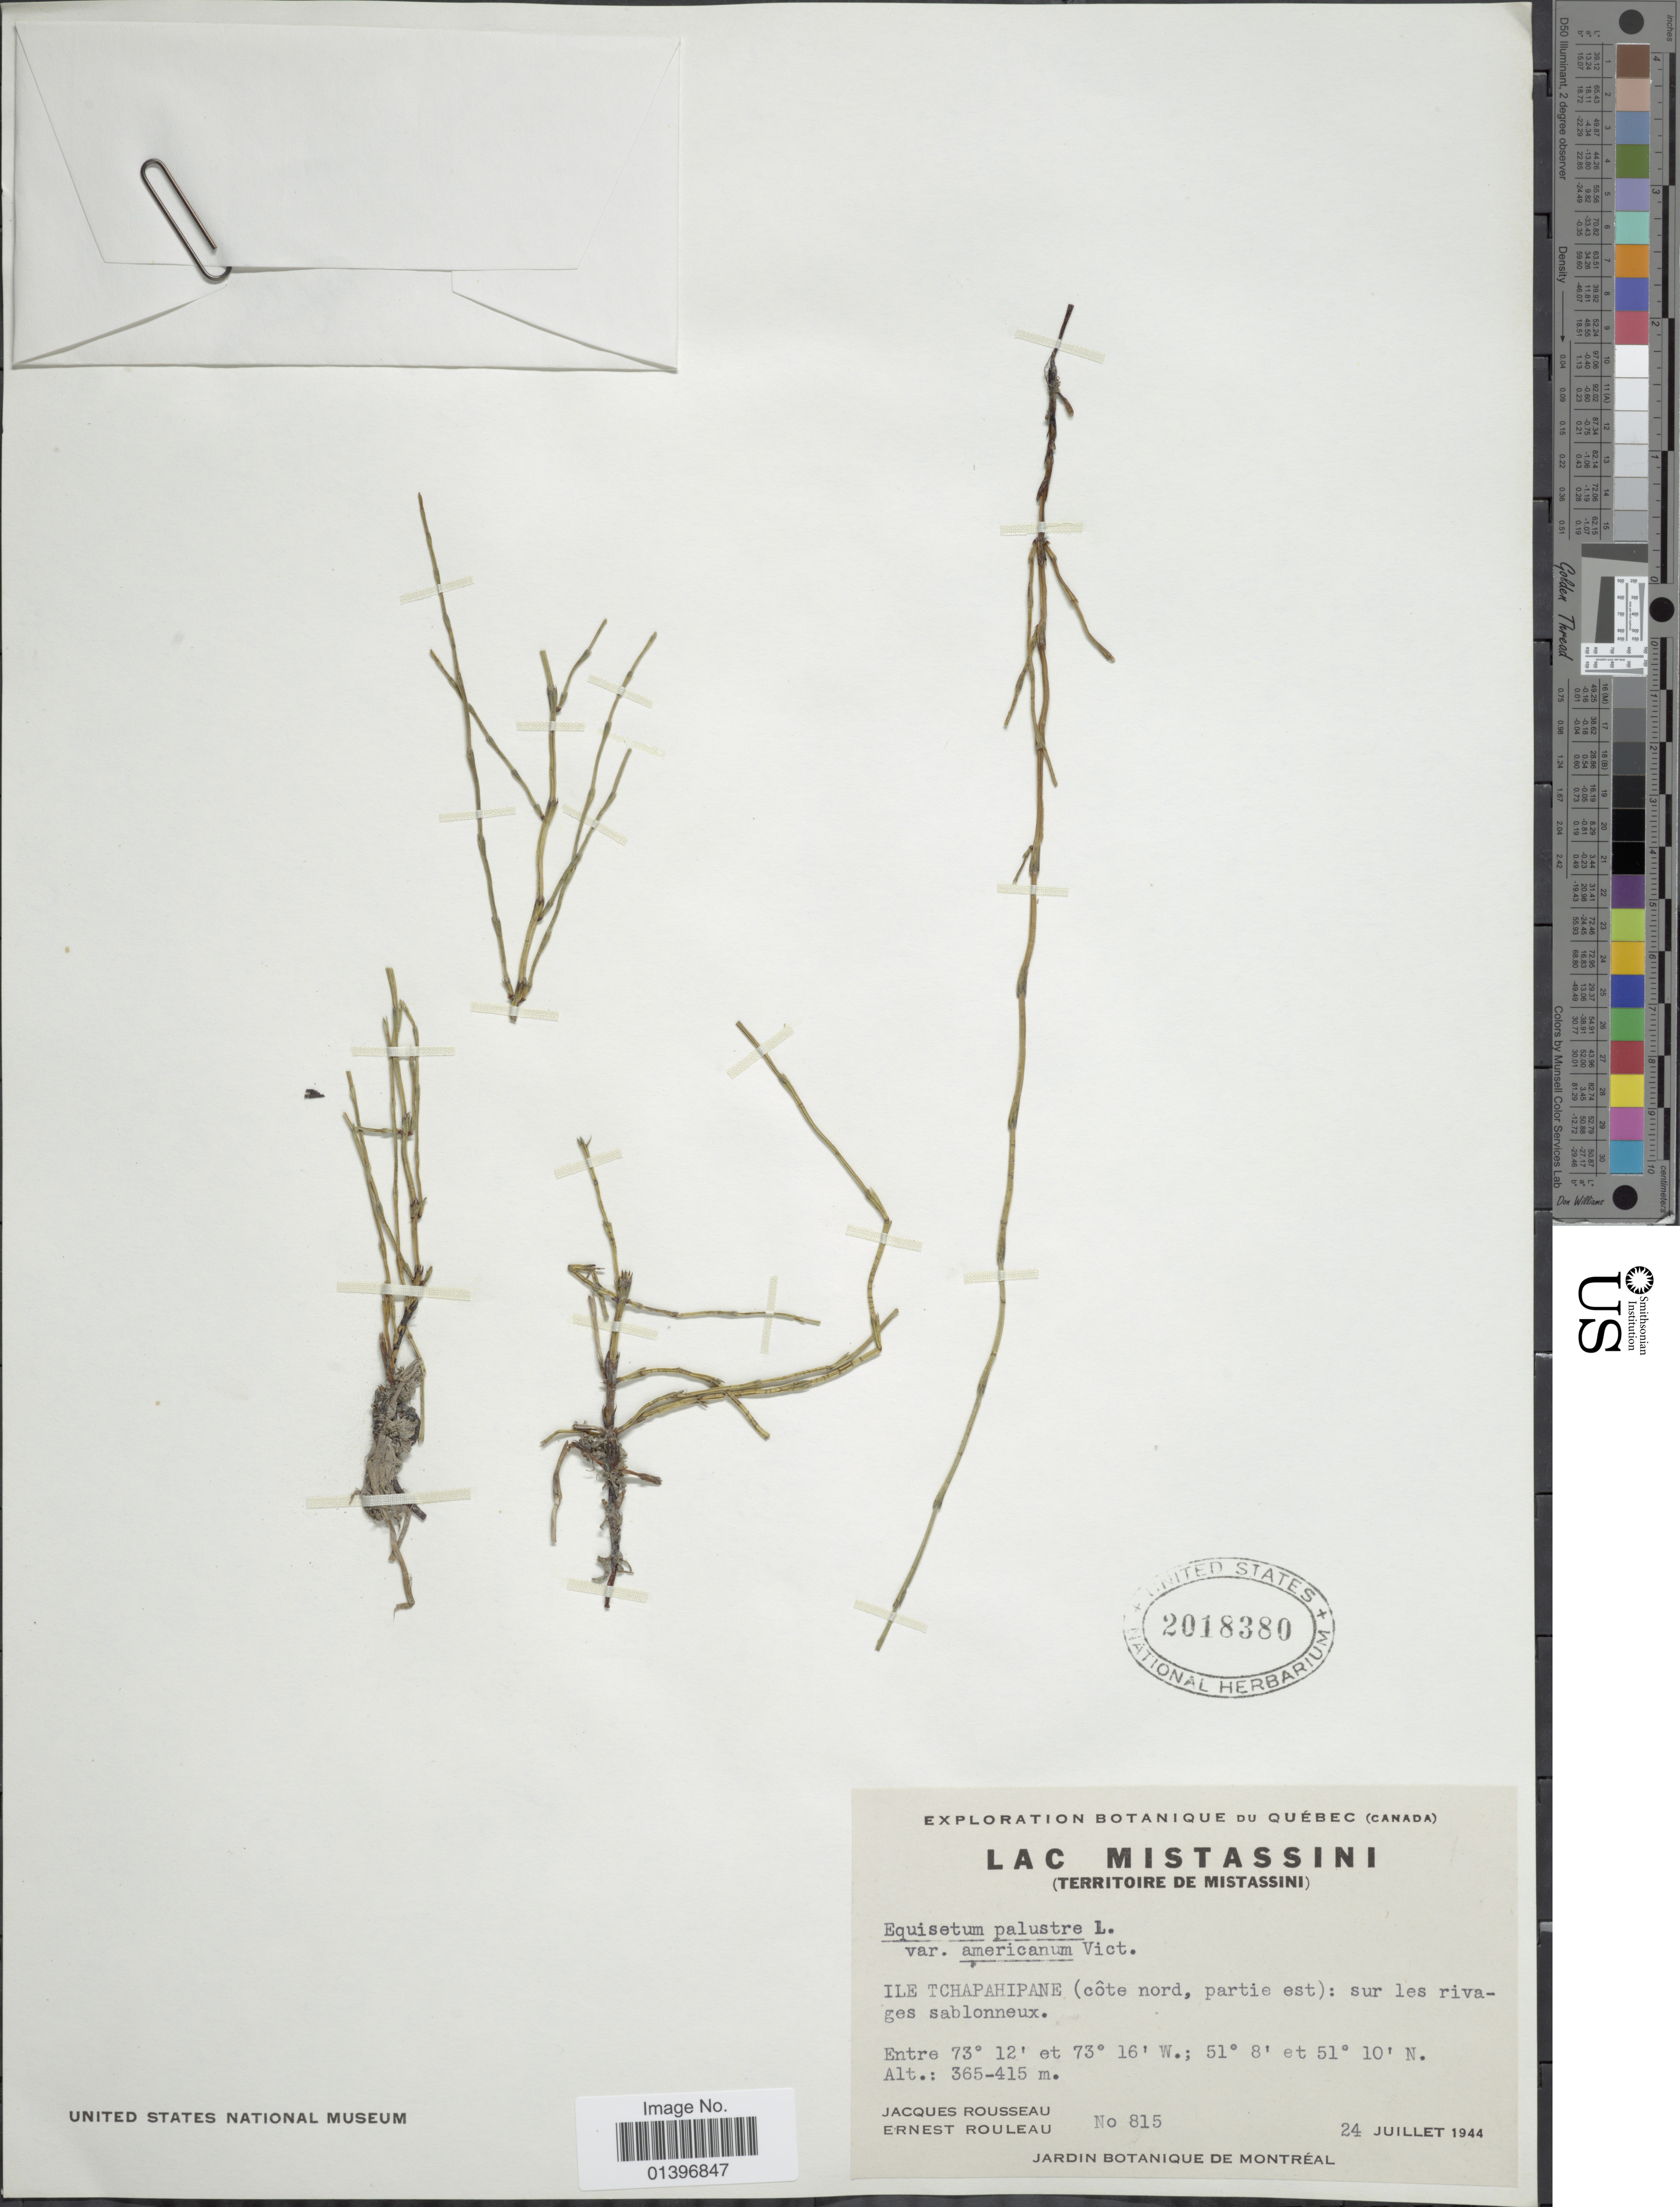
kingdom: Plantae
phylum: Tracheophyta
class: Polypodiopsida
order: Equisetales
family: Equisetaceae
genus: Equisetum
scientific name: Equisetum palustre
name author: L.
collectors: J. Rousseau & J. Rouleau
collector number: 815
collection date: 1944-07-24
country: Canada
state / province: Quebec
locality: Lac Mistassini (Territoire de Mistassini). Ile Tchapahipane (côte nord, partie est): sur les rivages sablonneux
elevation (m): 365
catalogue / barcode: US 2018380